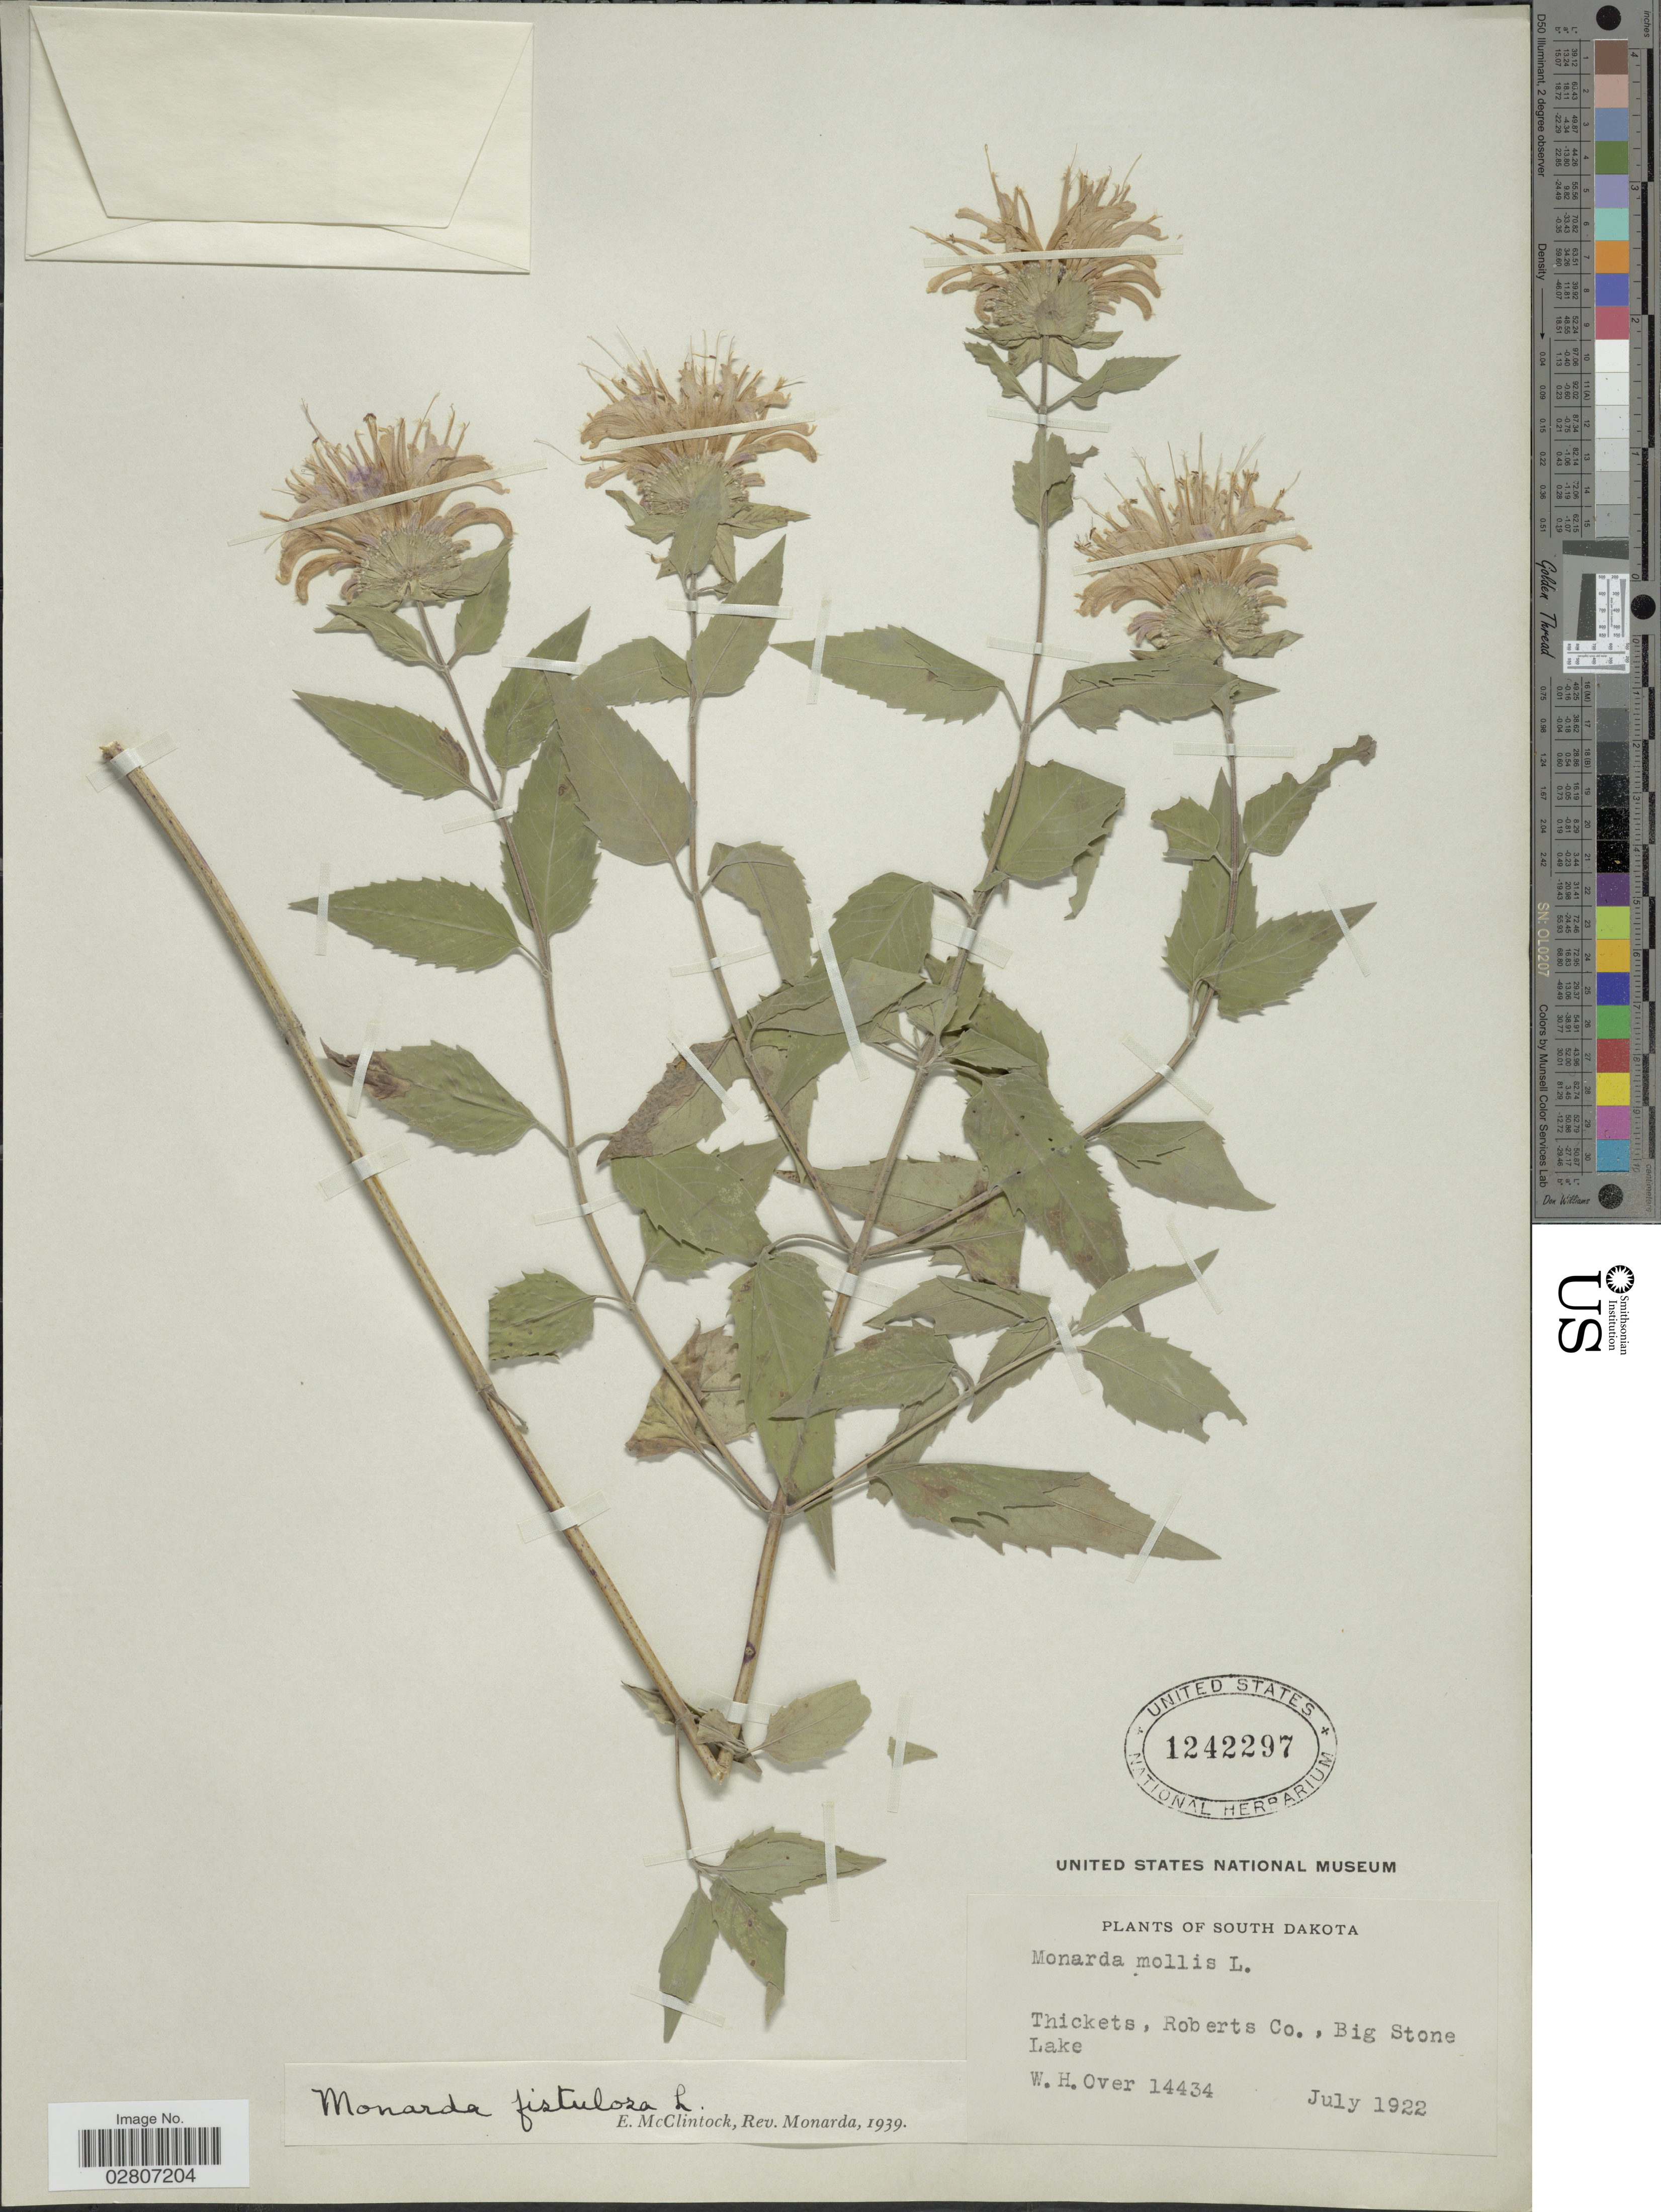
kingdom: Plantae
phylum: Tracheophyta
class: Magnoliopsida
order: Lamiales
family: Lamiaceae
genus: Monarda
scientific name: Monarda fistulosa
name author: L.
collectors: W. Over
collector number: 14434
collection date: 1922-07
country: United States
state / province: South Dakota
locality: Thickets, Roberts Co., Big Stone Lake.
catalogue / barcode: US 1242297